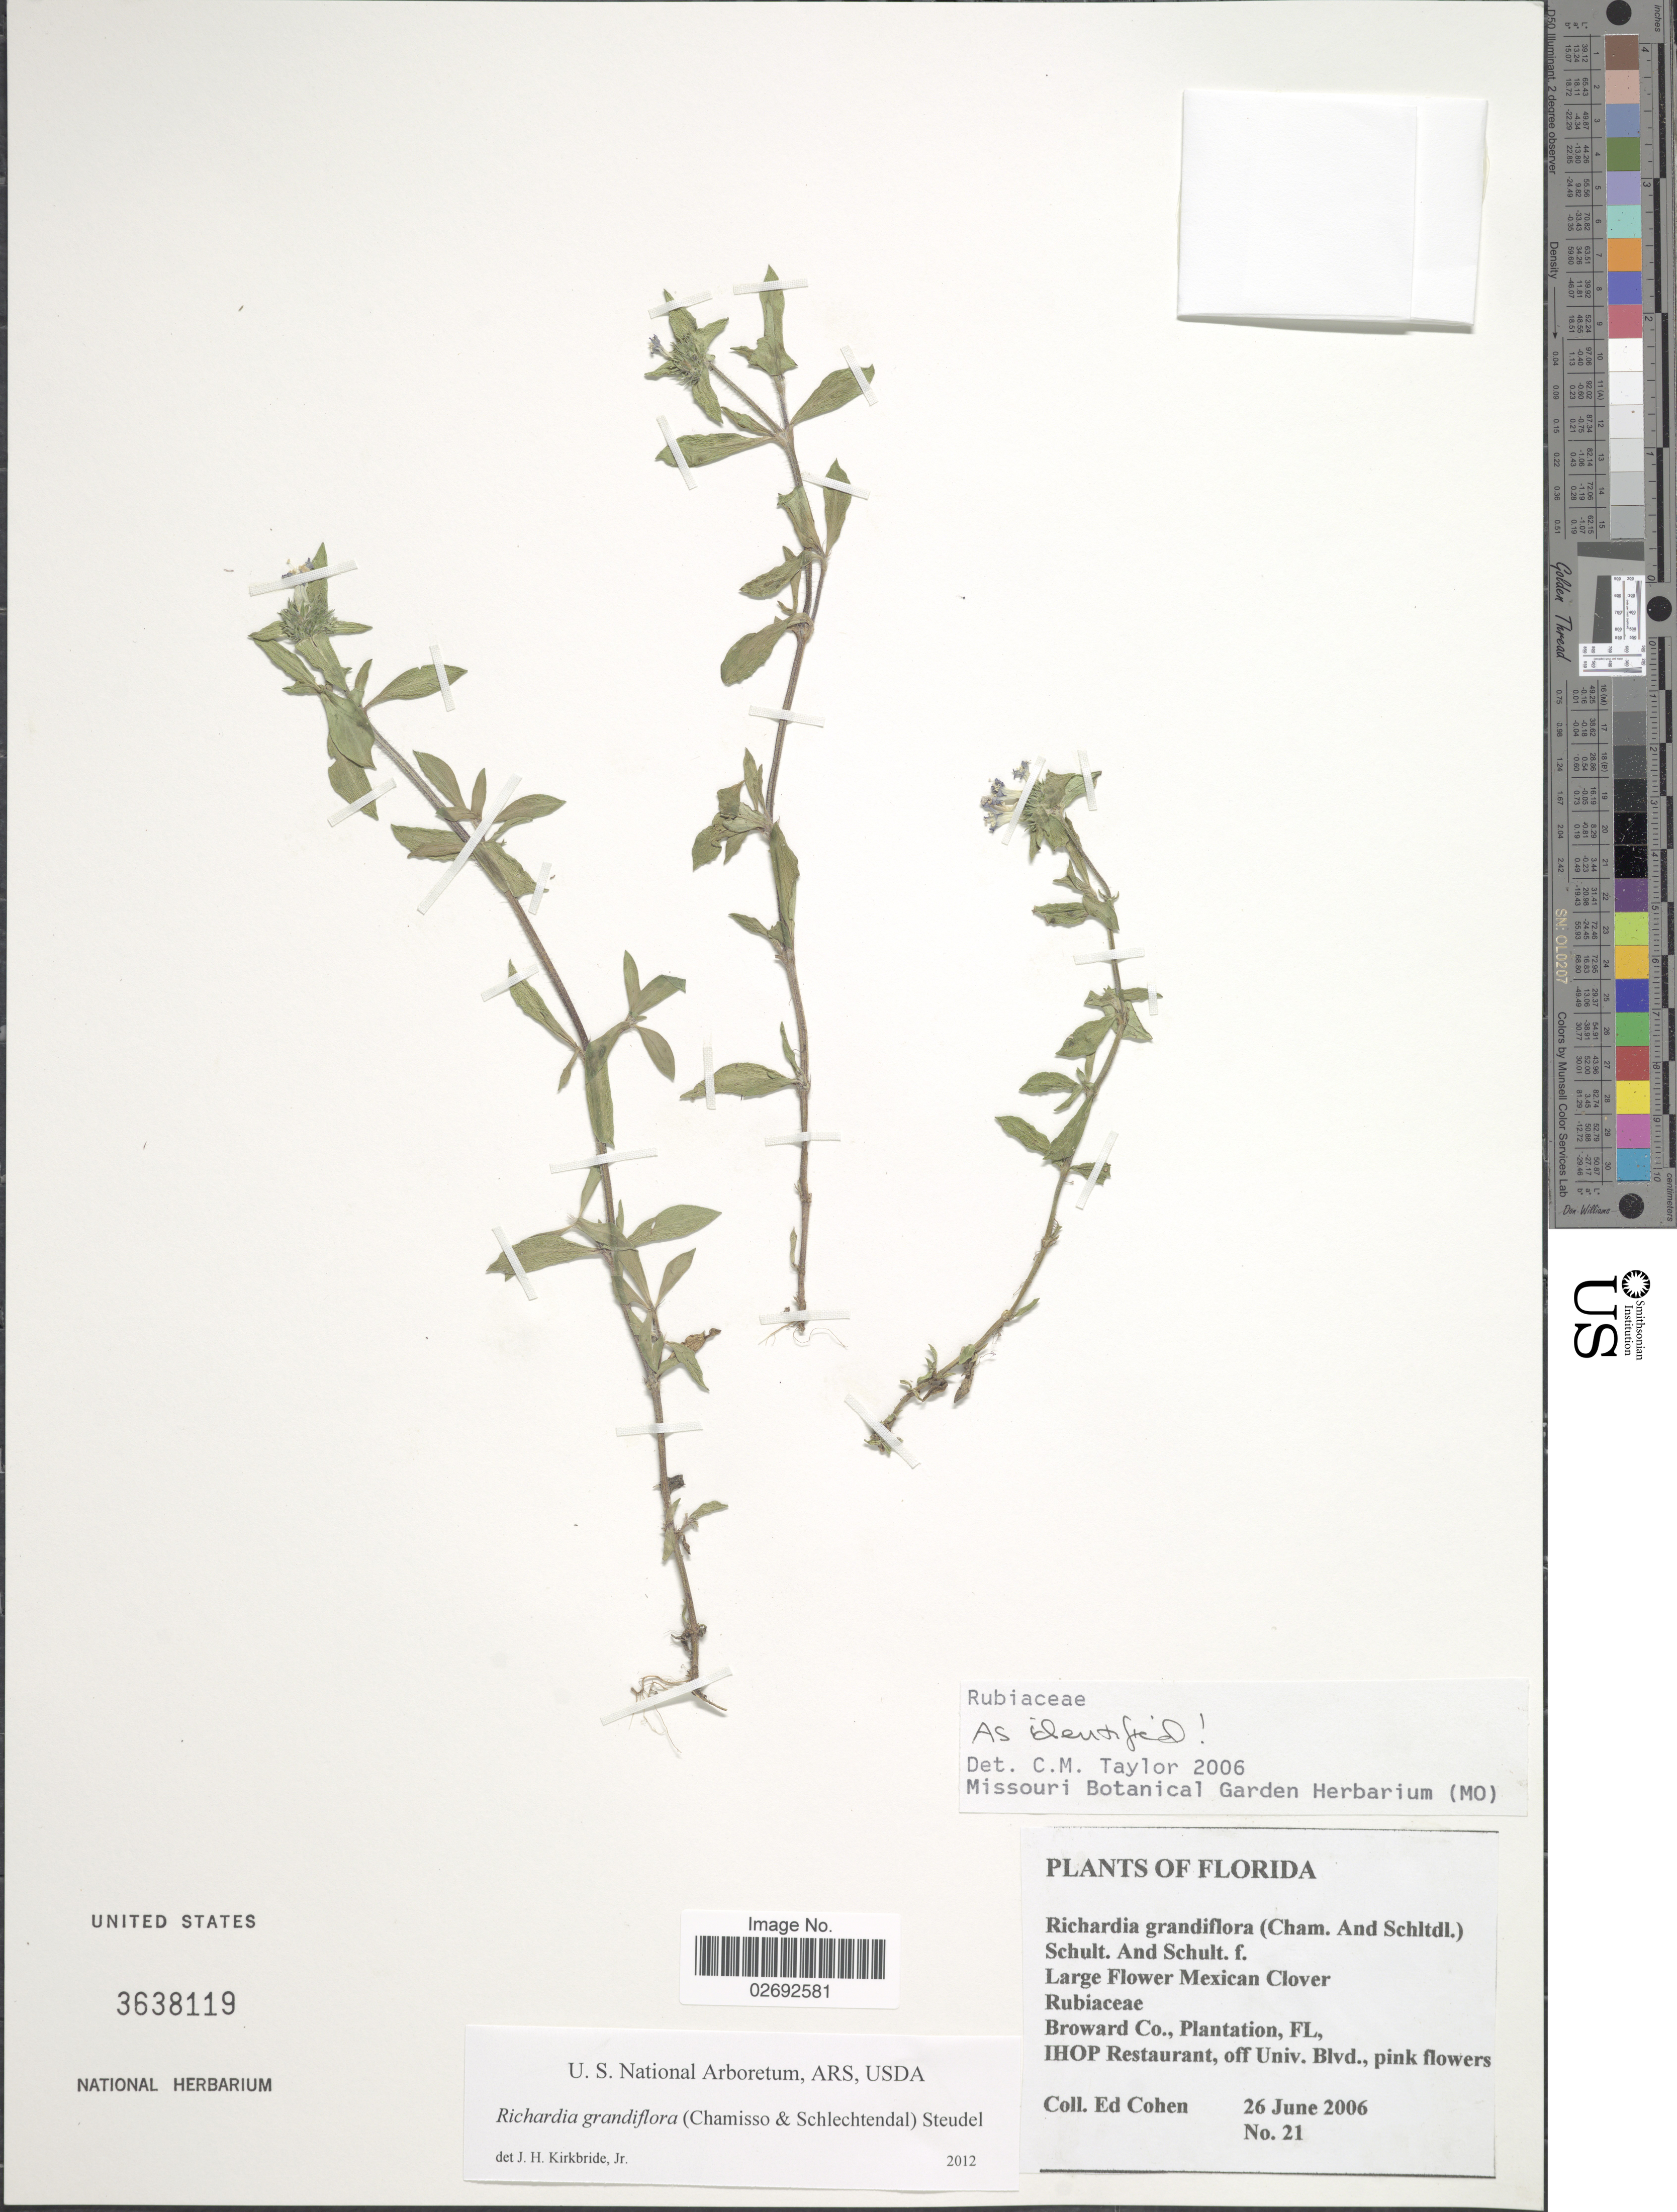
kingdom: Plantae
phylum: Tracheophyta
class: Magnoliopsida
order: Gentianales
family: Rubiaceae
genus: Richardia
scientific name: Richardia grandiflora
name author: (Cham. & Schltdl.) Steud.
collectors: E. Cohen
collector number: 21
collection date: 2006-06-26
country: United States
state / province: Florida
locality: Broward Co., Plantation, Fl. IHOP Restaurant, off Univ. Blvd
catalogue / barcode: US 3638119